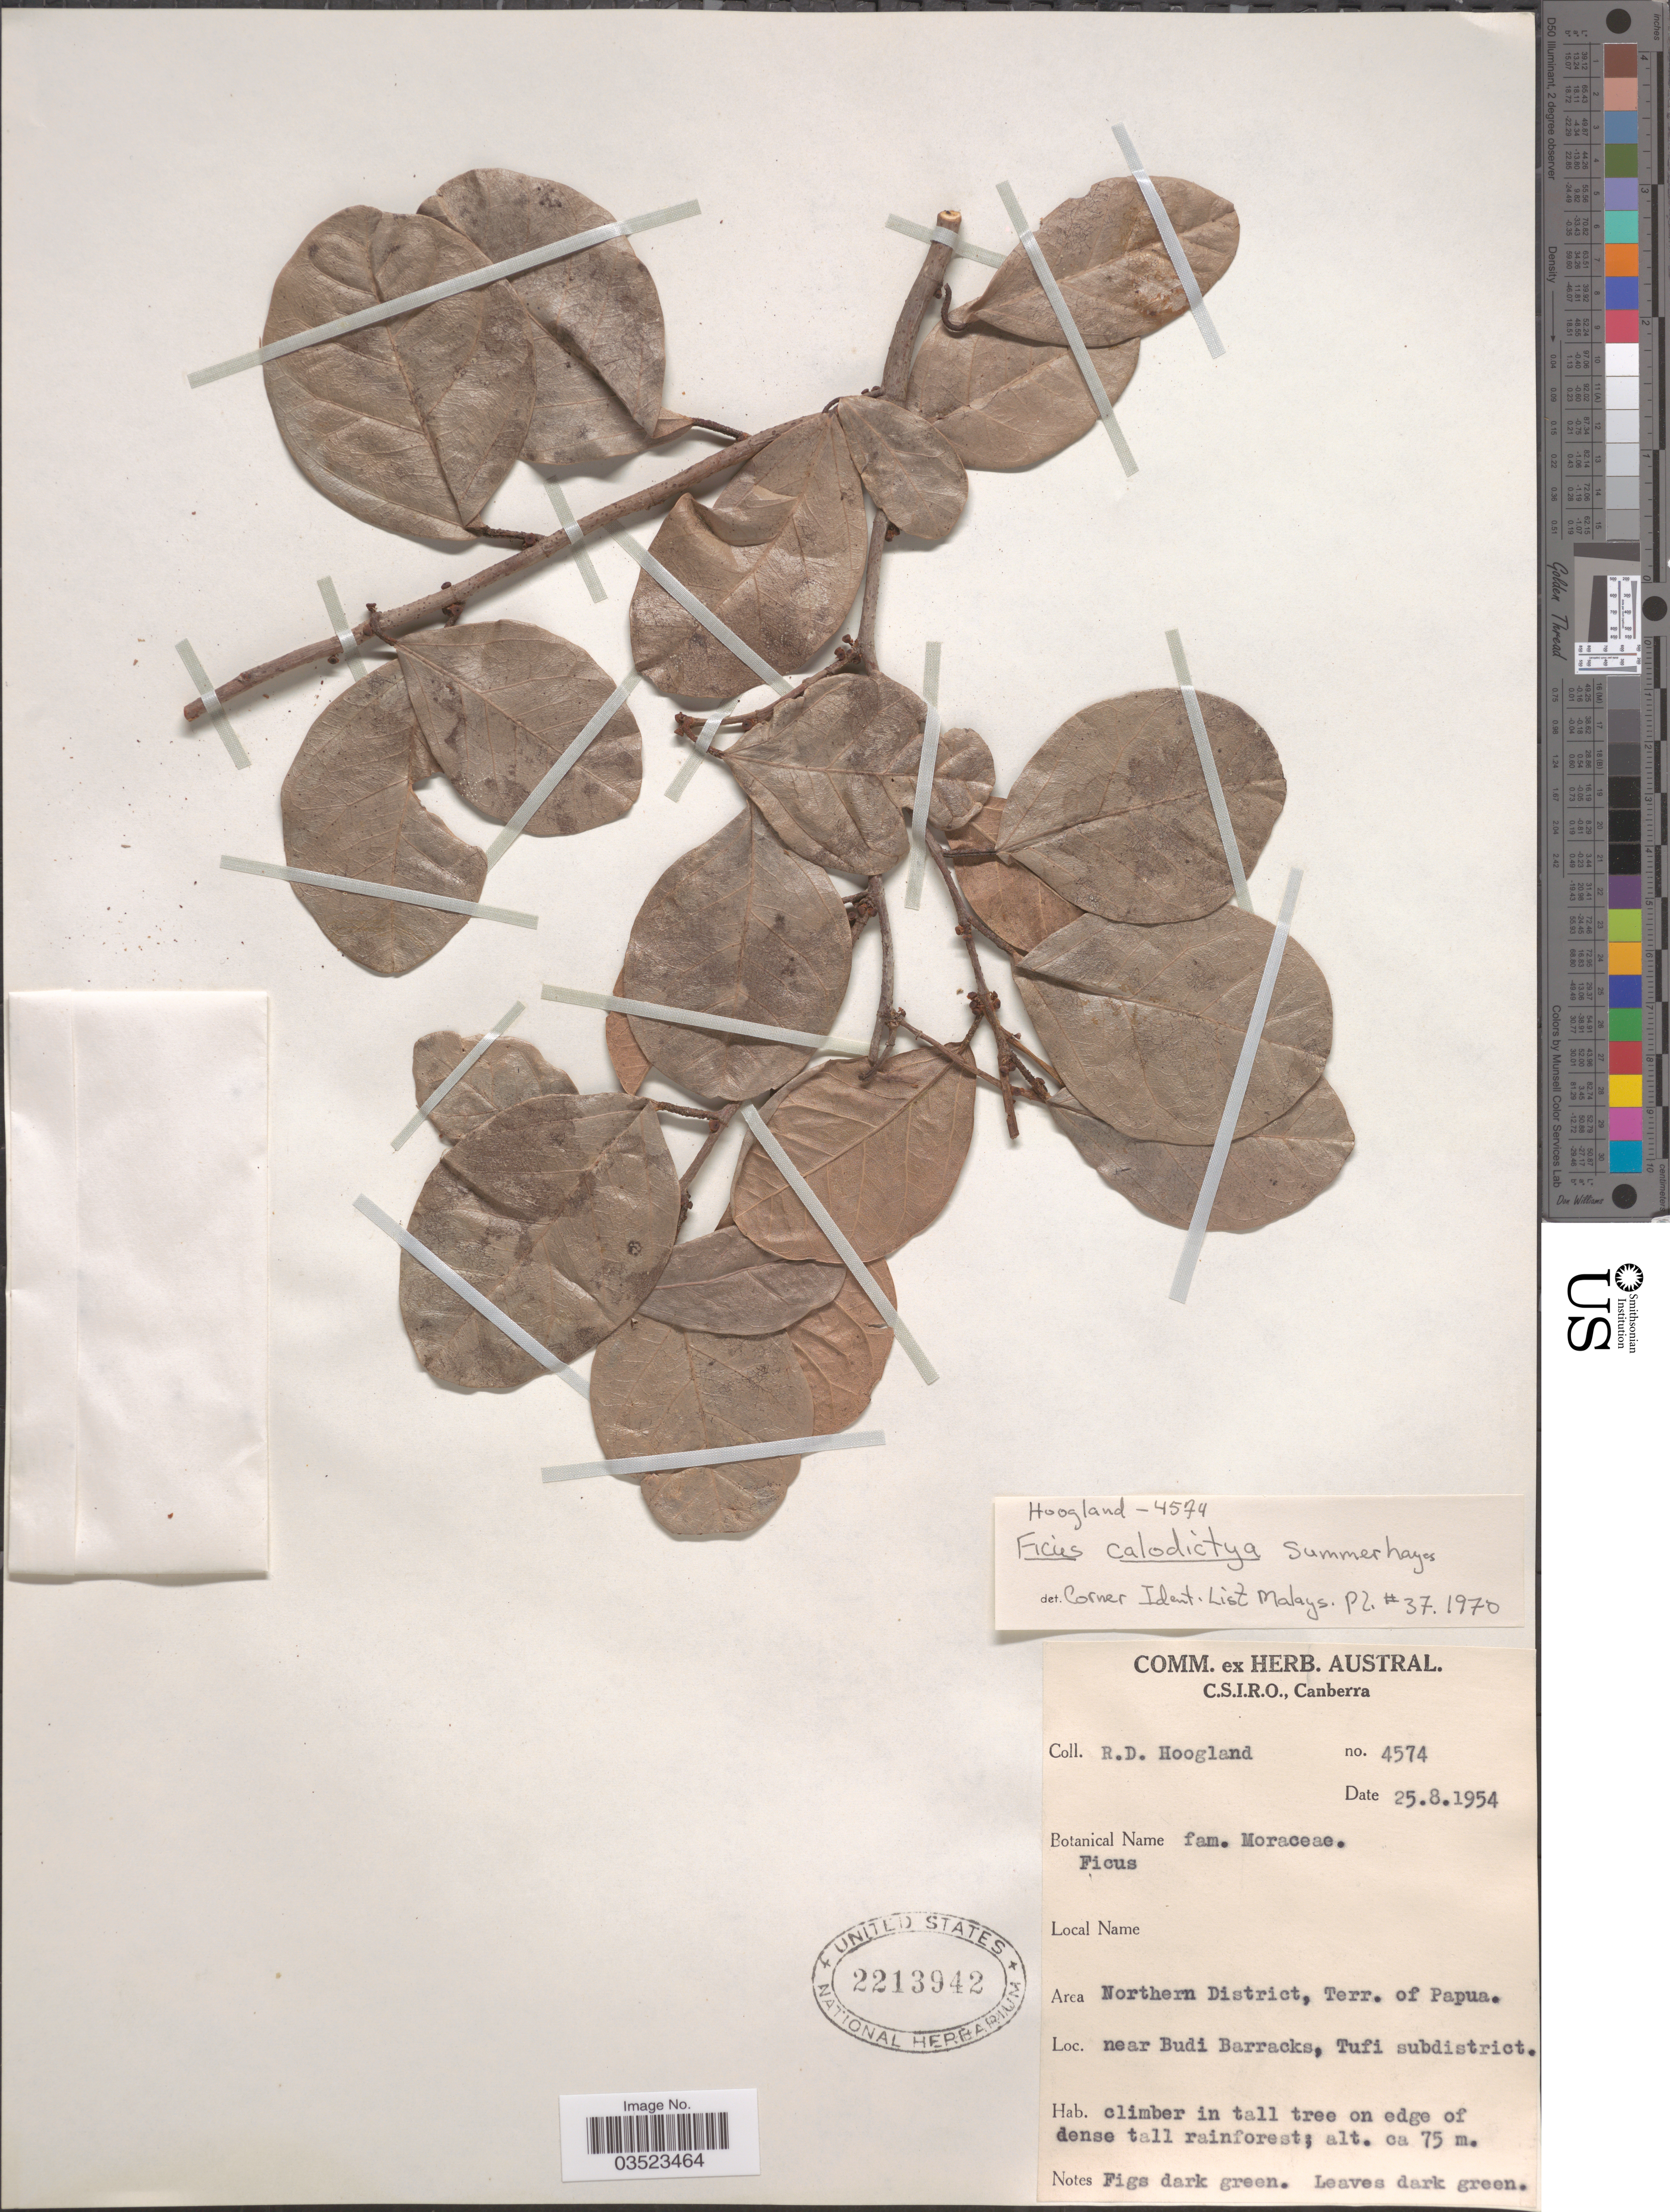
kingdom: Plantae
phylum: Tracheophyta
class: Magnoliopsida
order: Rosales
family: Moraceae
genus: Ficus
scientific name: Ficus calodictya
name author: Summerh.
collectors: R. D. Hoogland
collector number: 4574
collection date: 1954-08-25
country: Papua New Guinea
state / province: Northern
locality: Northern District, Terr. of Papua. Near Budi Barracks, Tufi subdistrict.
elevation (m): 75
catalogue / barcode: US 2213942